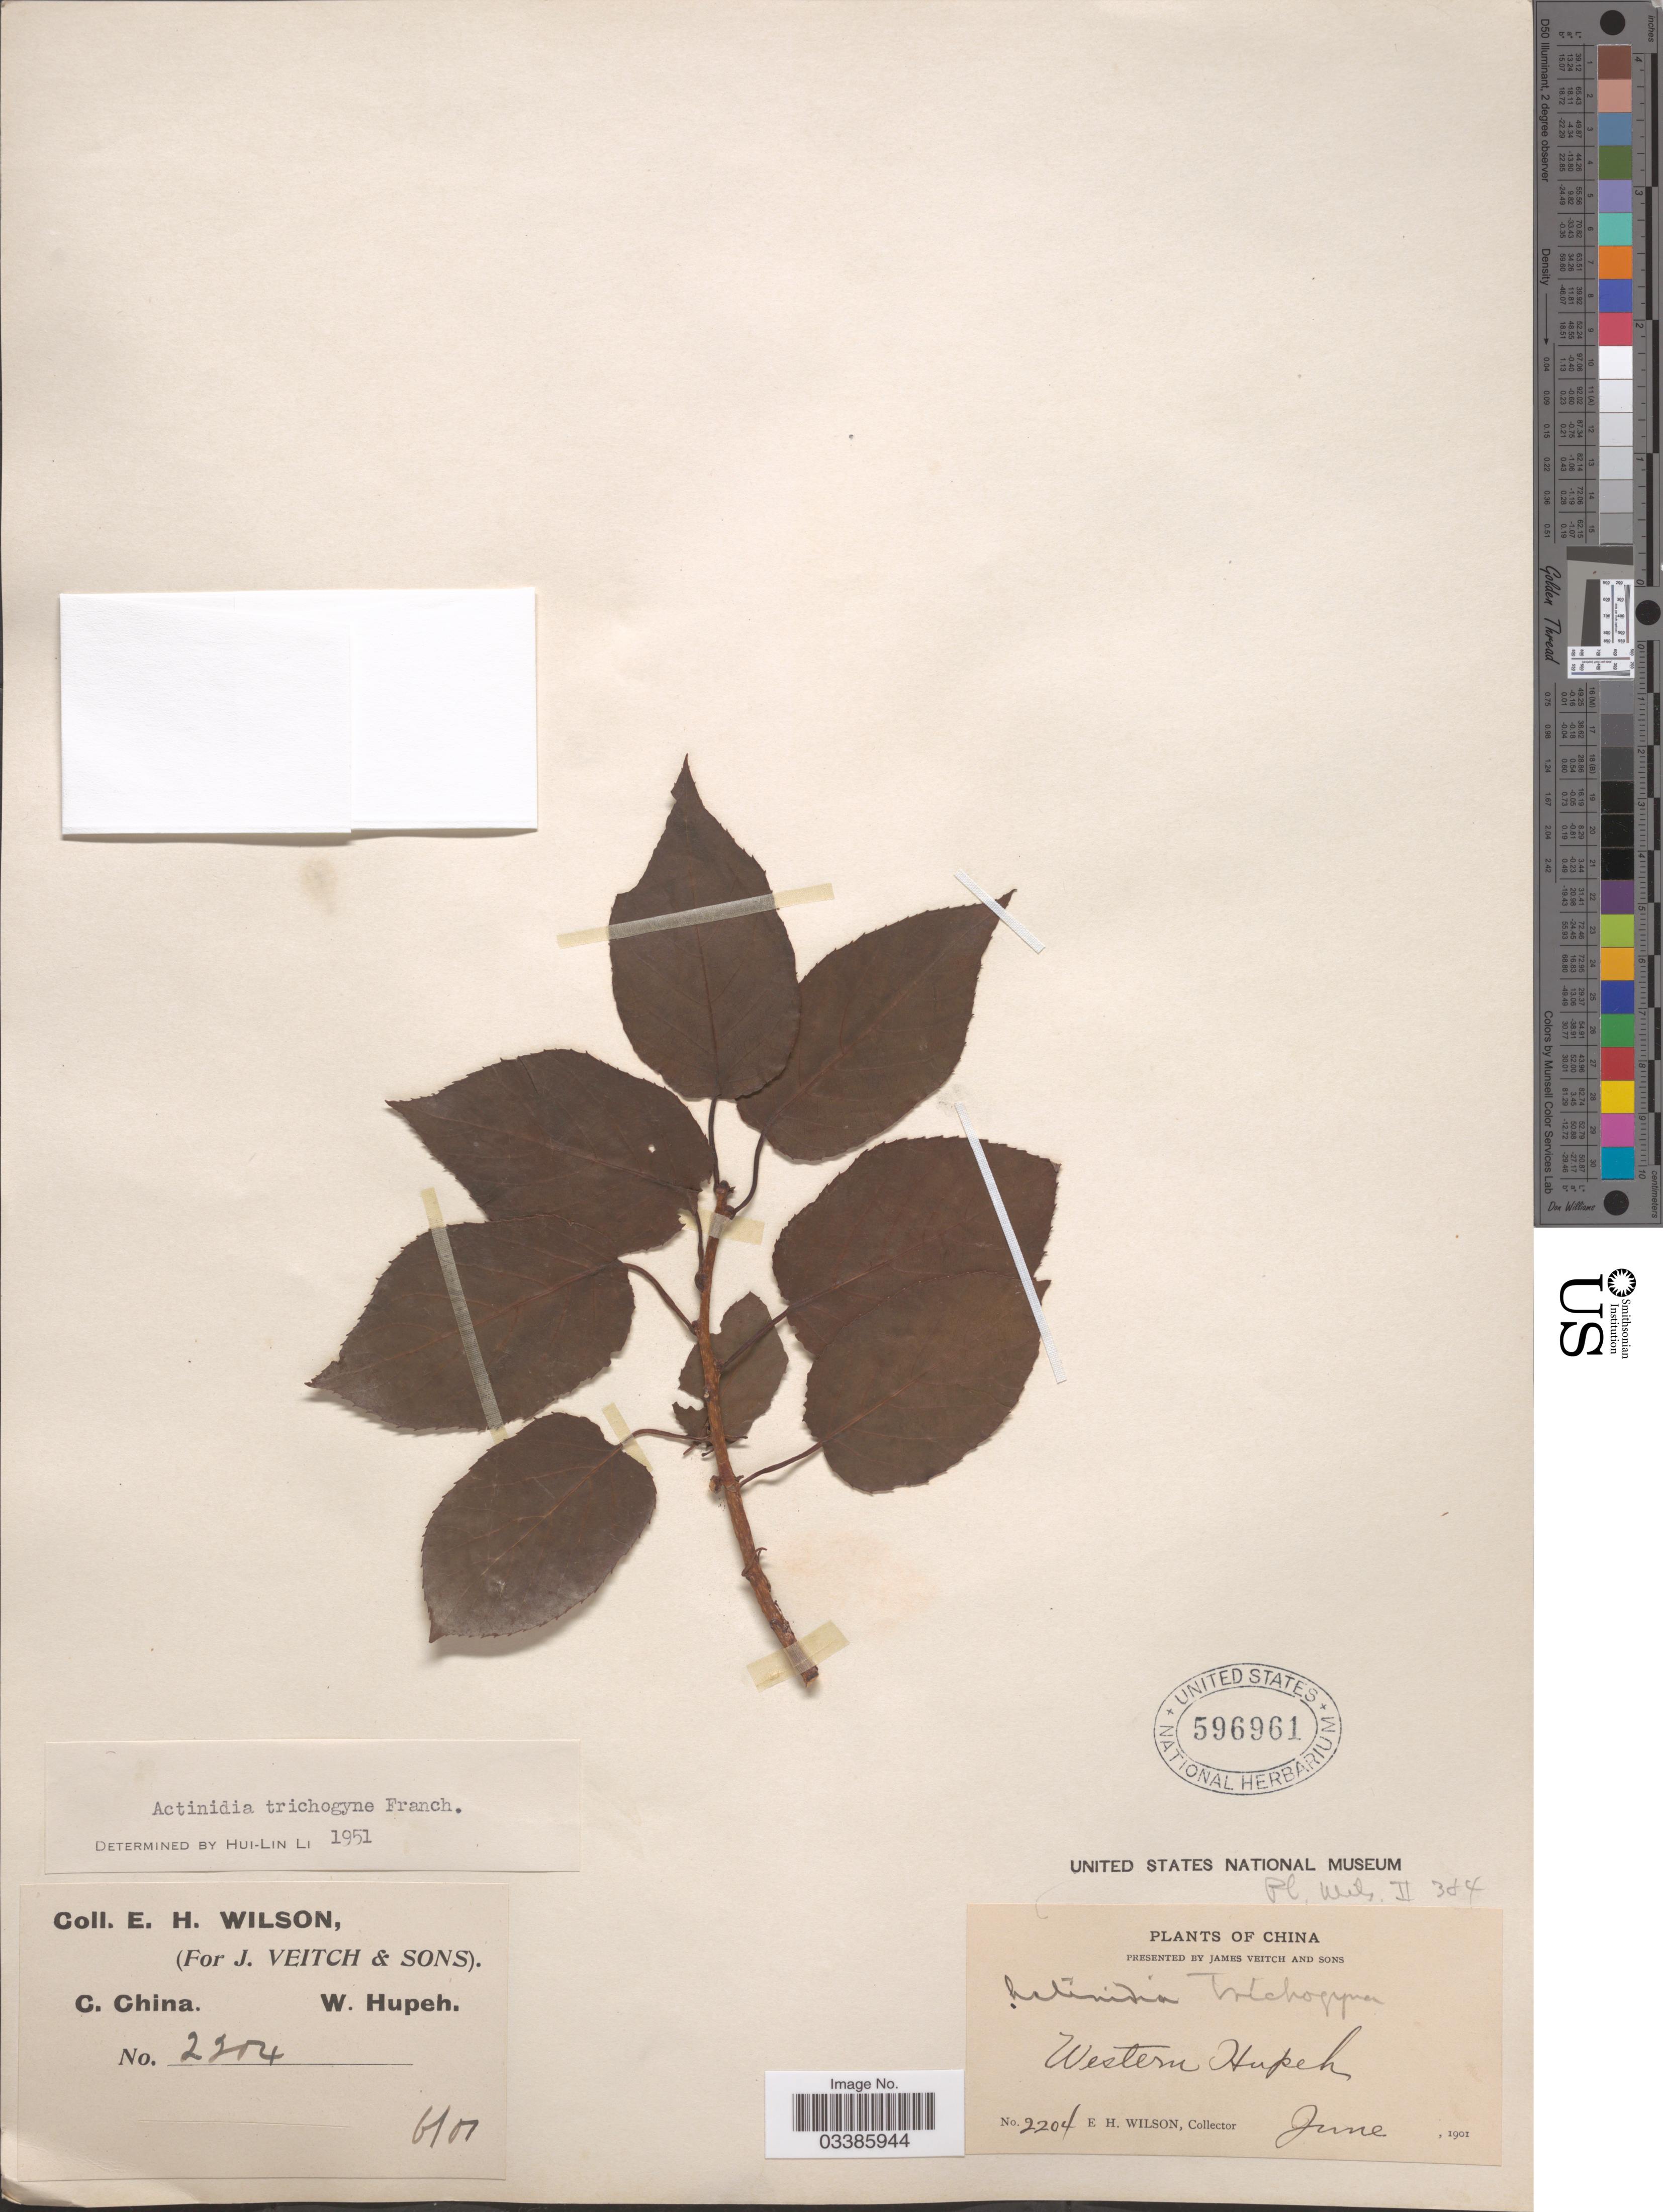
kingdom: Plantae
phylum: Tracheophyta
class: Magnoliopsida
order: Ericales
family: Actinidiaceae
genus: Actinidia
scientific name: Actinidia trichogyna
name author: Franch.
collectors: E. Wilson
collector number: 2204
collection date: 1901-06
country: China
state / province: Hubei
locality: C. China, Western Hupeh.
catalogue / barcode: US 596961